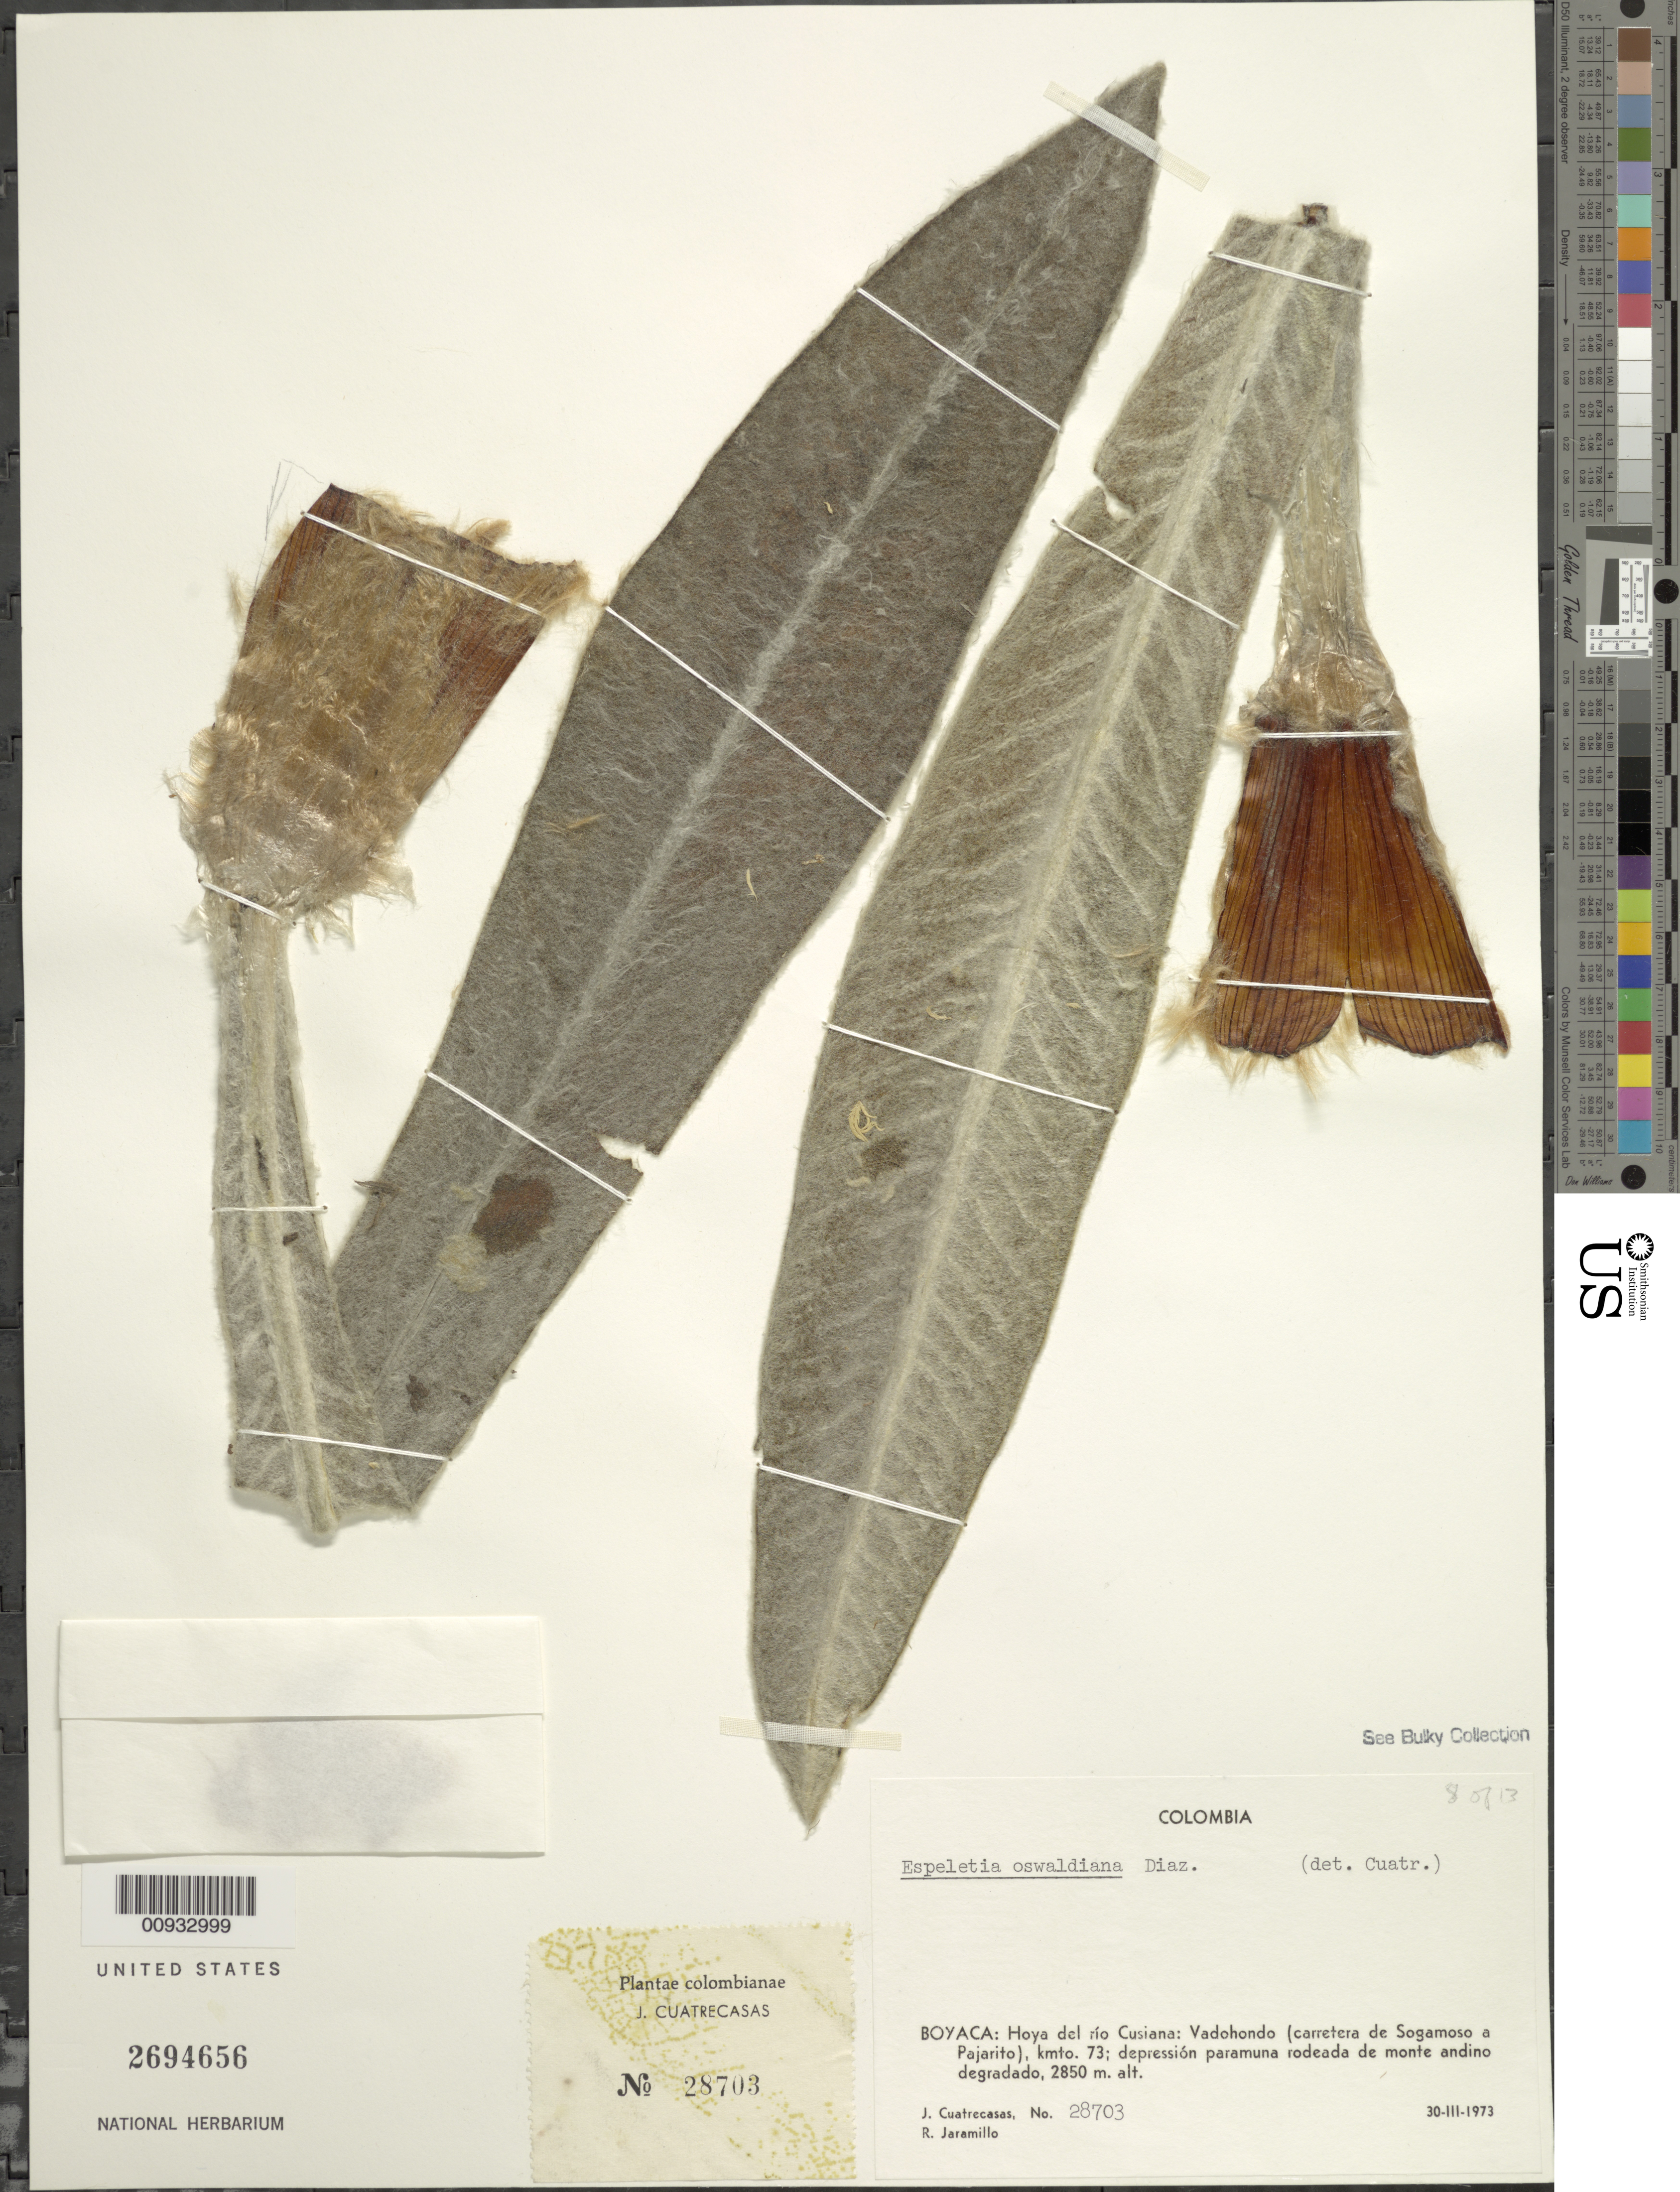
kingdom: Plantae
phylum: Tracheophyta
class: Magnoliopsida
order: Asterales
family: Asteraceae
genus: Espeletia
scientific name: Espeletia oswaldiana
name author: S. Díaz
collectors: J. Cuatrecasas & R. Jaramillo M.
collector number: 28703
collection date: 1973-03-30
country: Colombia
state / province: Boyacá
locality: Hoya del rio Cusiana, Vadohondo (carretera de Sogamoso a Pajarito), kmto. 73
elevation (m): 2850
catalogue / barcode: US 2694656